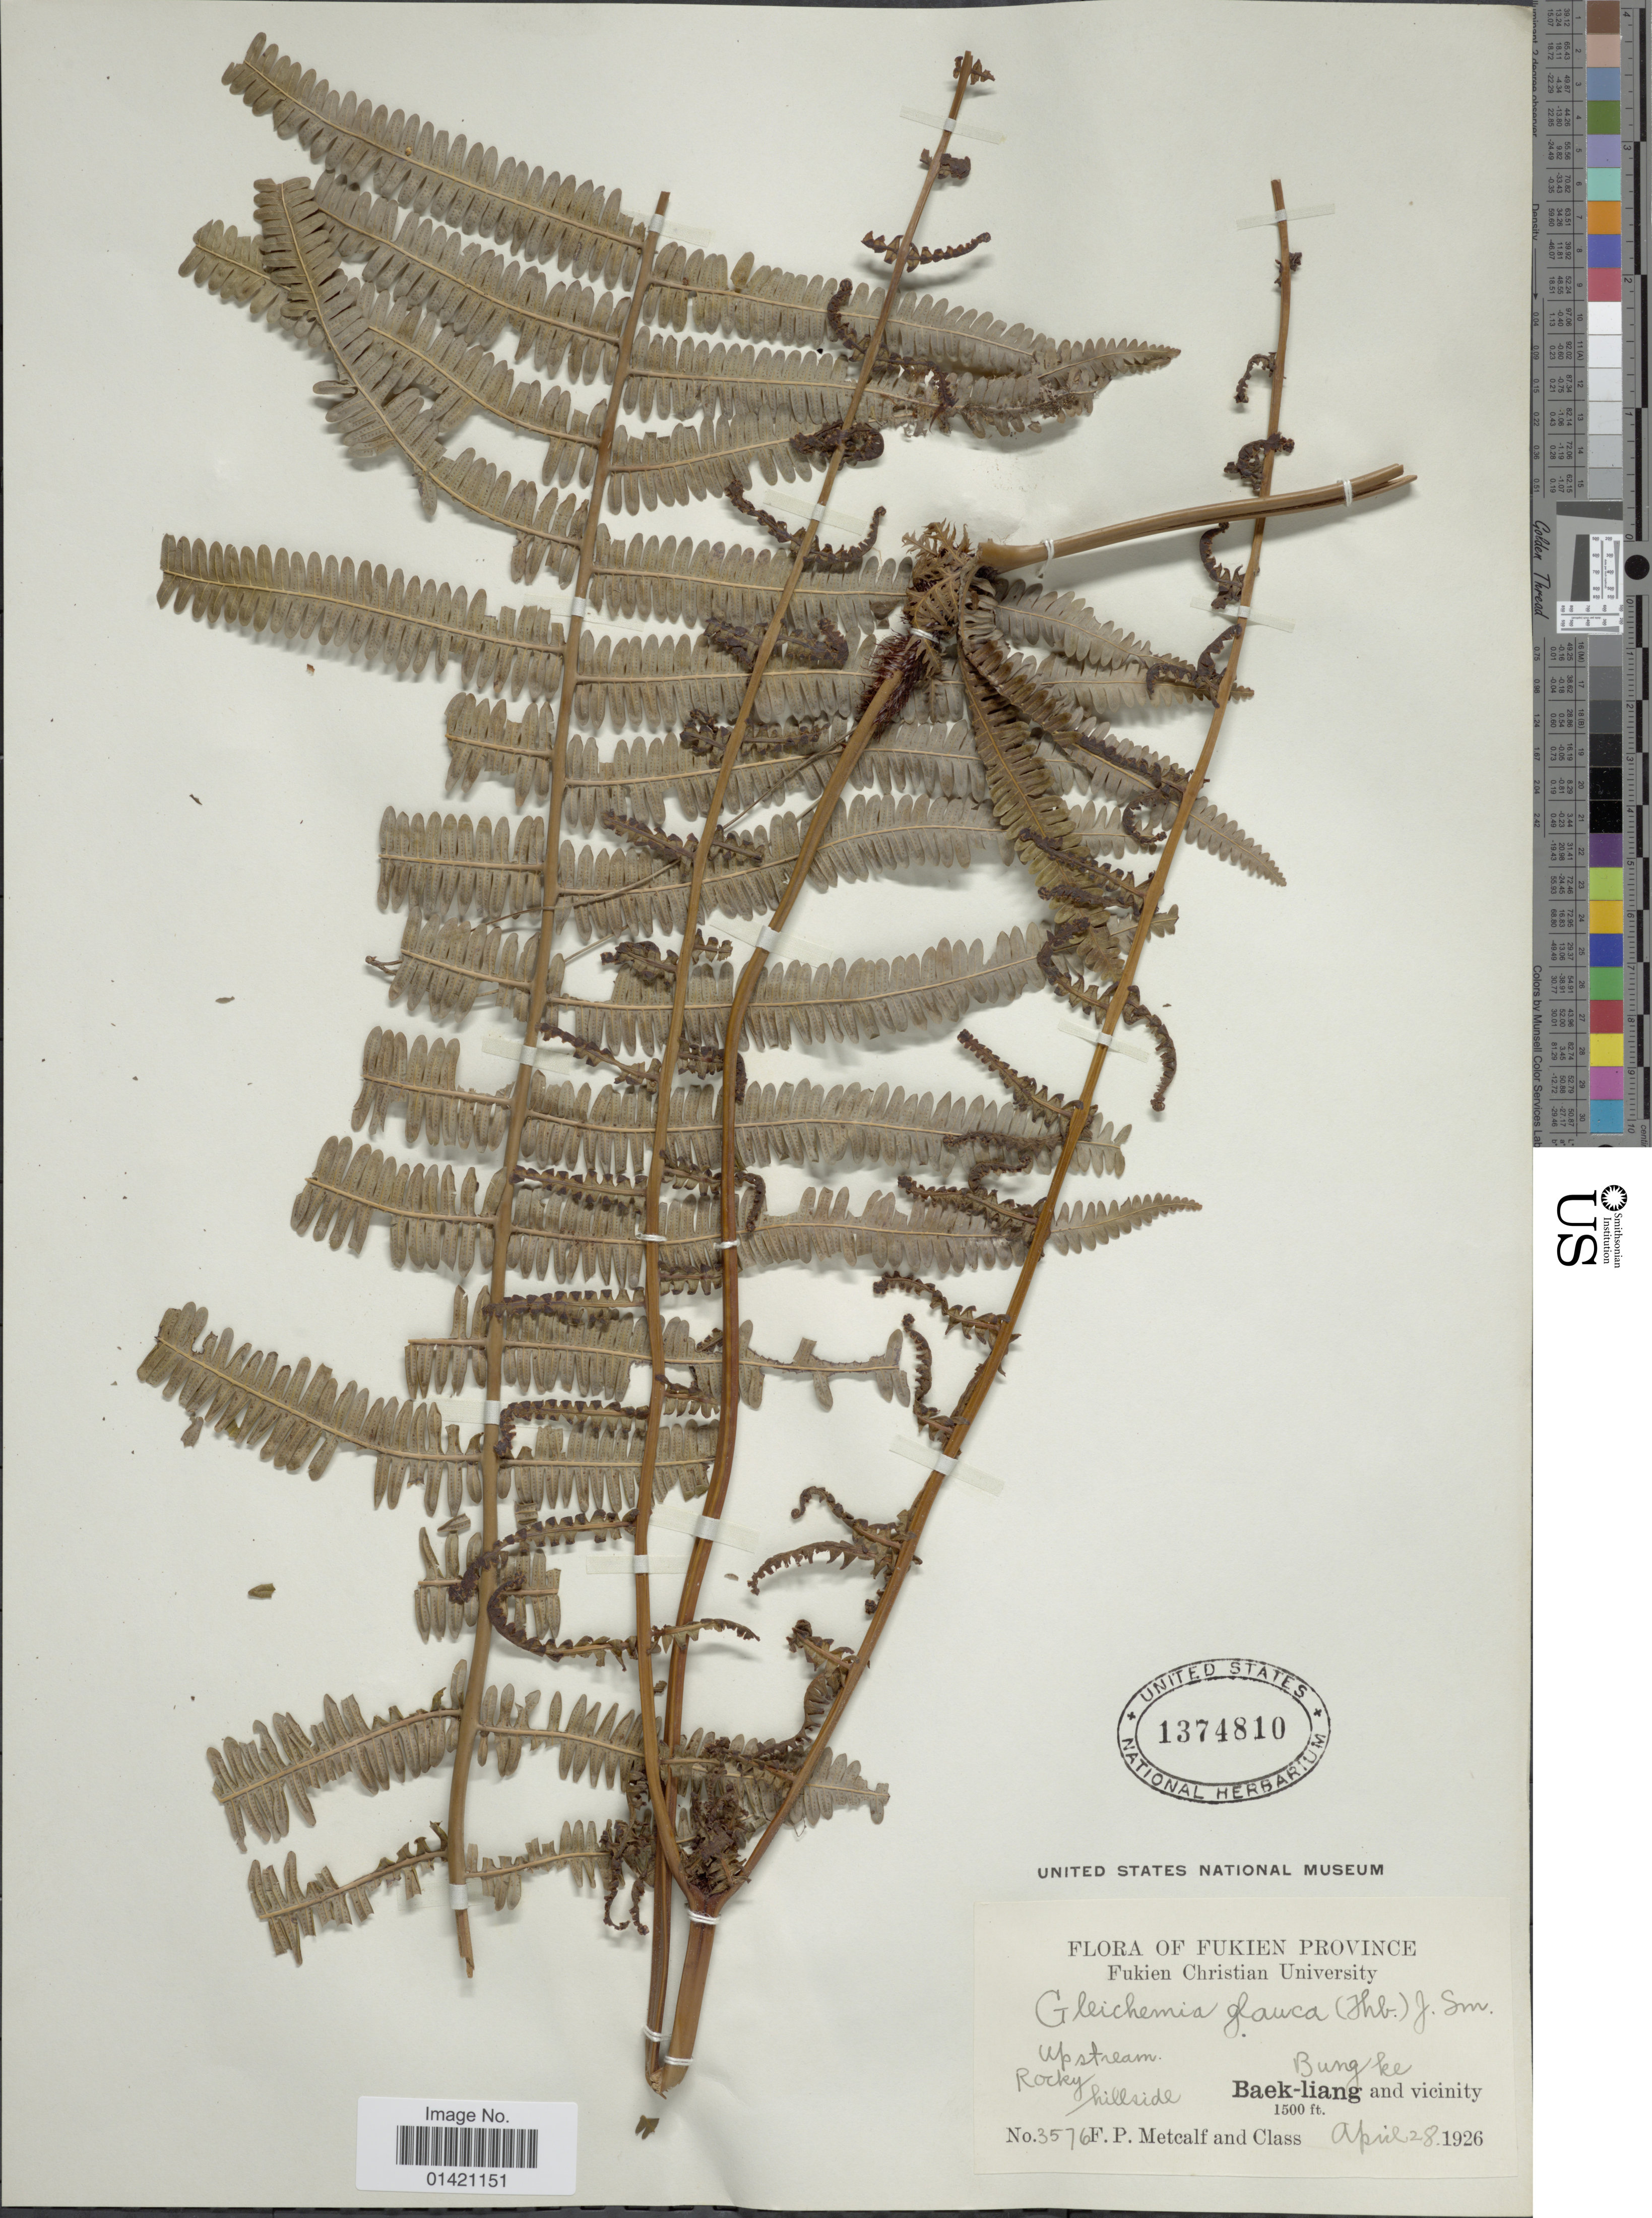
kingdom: Plantae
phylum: Tracheophyta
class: Polypodiopsida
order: Gleicheniales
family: Gleicheniaceae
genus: Diplopterygium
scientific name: Diplopterygium glaucum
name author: (Thunb. ex Houtt.) Nakai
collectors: F. Metcalf & Class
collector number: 3576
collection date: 1926-04-28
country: China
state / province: Fujian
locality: Fukien Province. Bung ke. Baek-liang and vicinity.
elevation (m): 457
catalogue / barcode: US 1374810